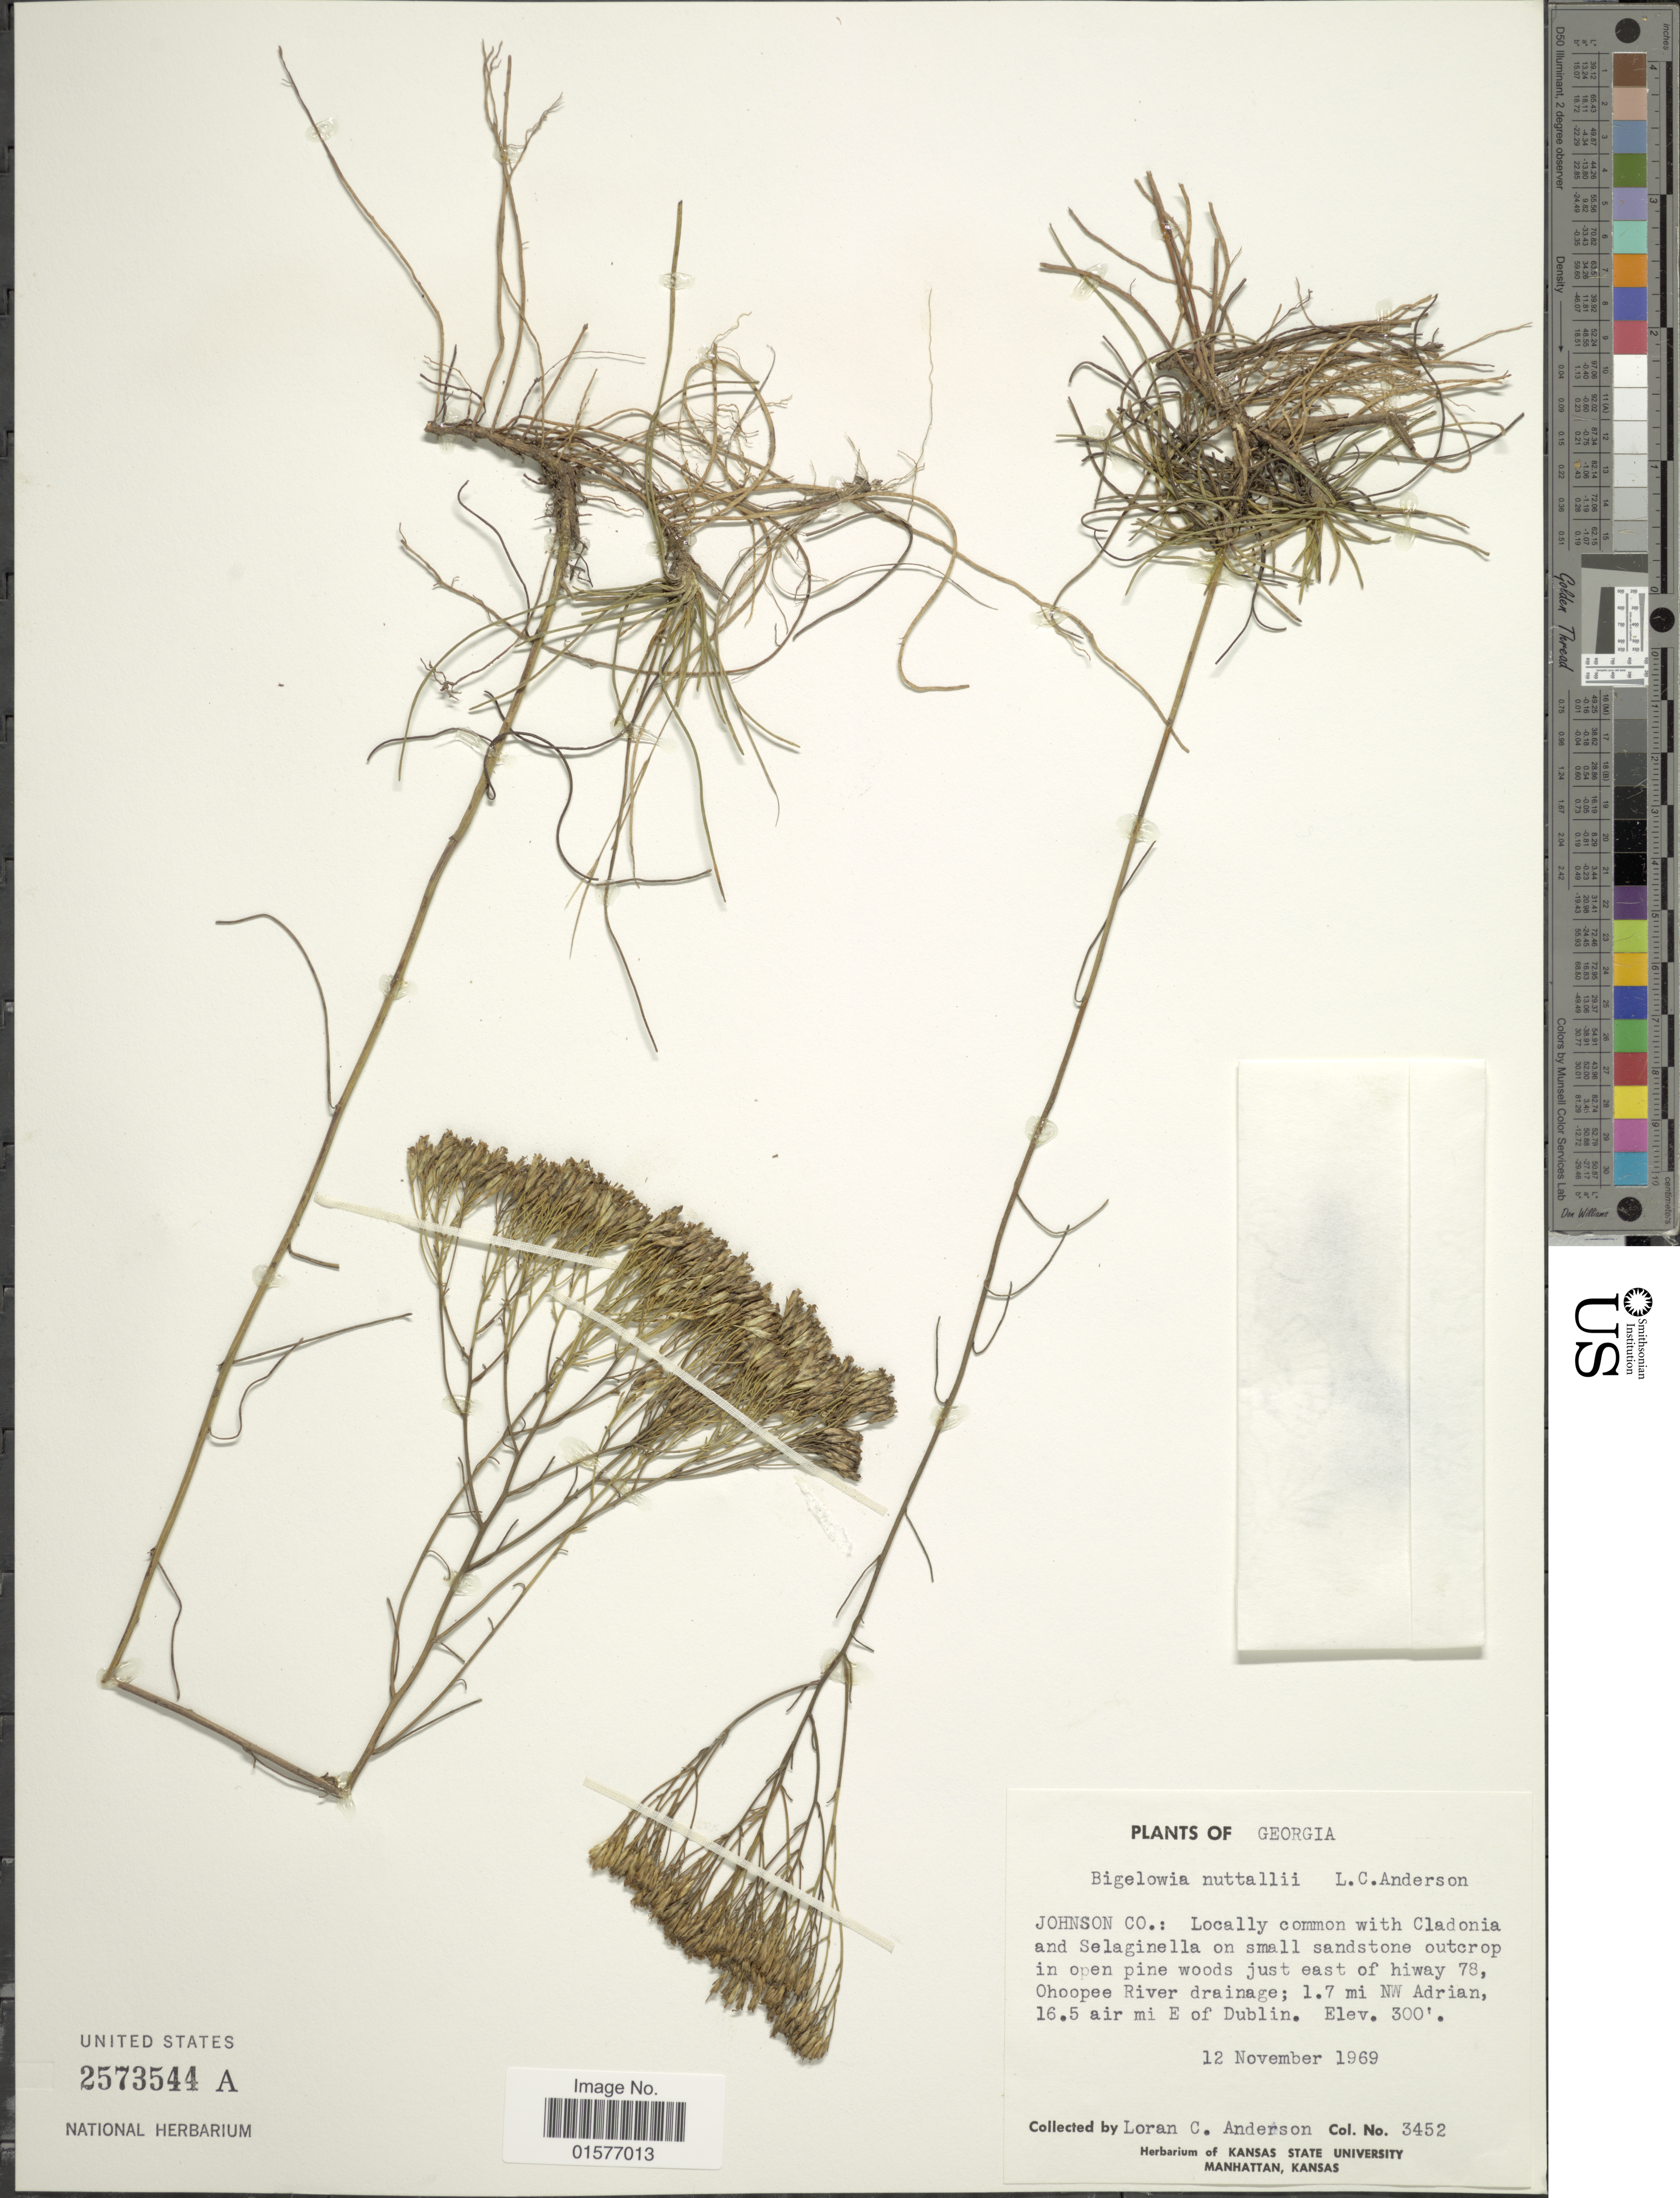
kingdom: Plantae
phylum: Tracheophyta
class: Magnoliopsida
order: Asterales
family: Asteraceae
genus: Bigelowia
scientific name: Bigelowia nuttallii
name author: L.C. Anderson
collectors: L. C. Anderson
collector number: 3452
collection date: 1969-11-12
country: United States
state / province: Georgia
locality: Johnson Co.: Locally common with Cladonia and Selaginella on small sandstone outcrop in open pine woods just east of hiway 78, Ohoopee River drainage; 1.7 mi. NW Adrian, 16.5 air mi E of Dublin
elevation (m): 91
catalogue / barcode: US 2573544A